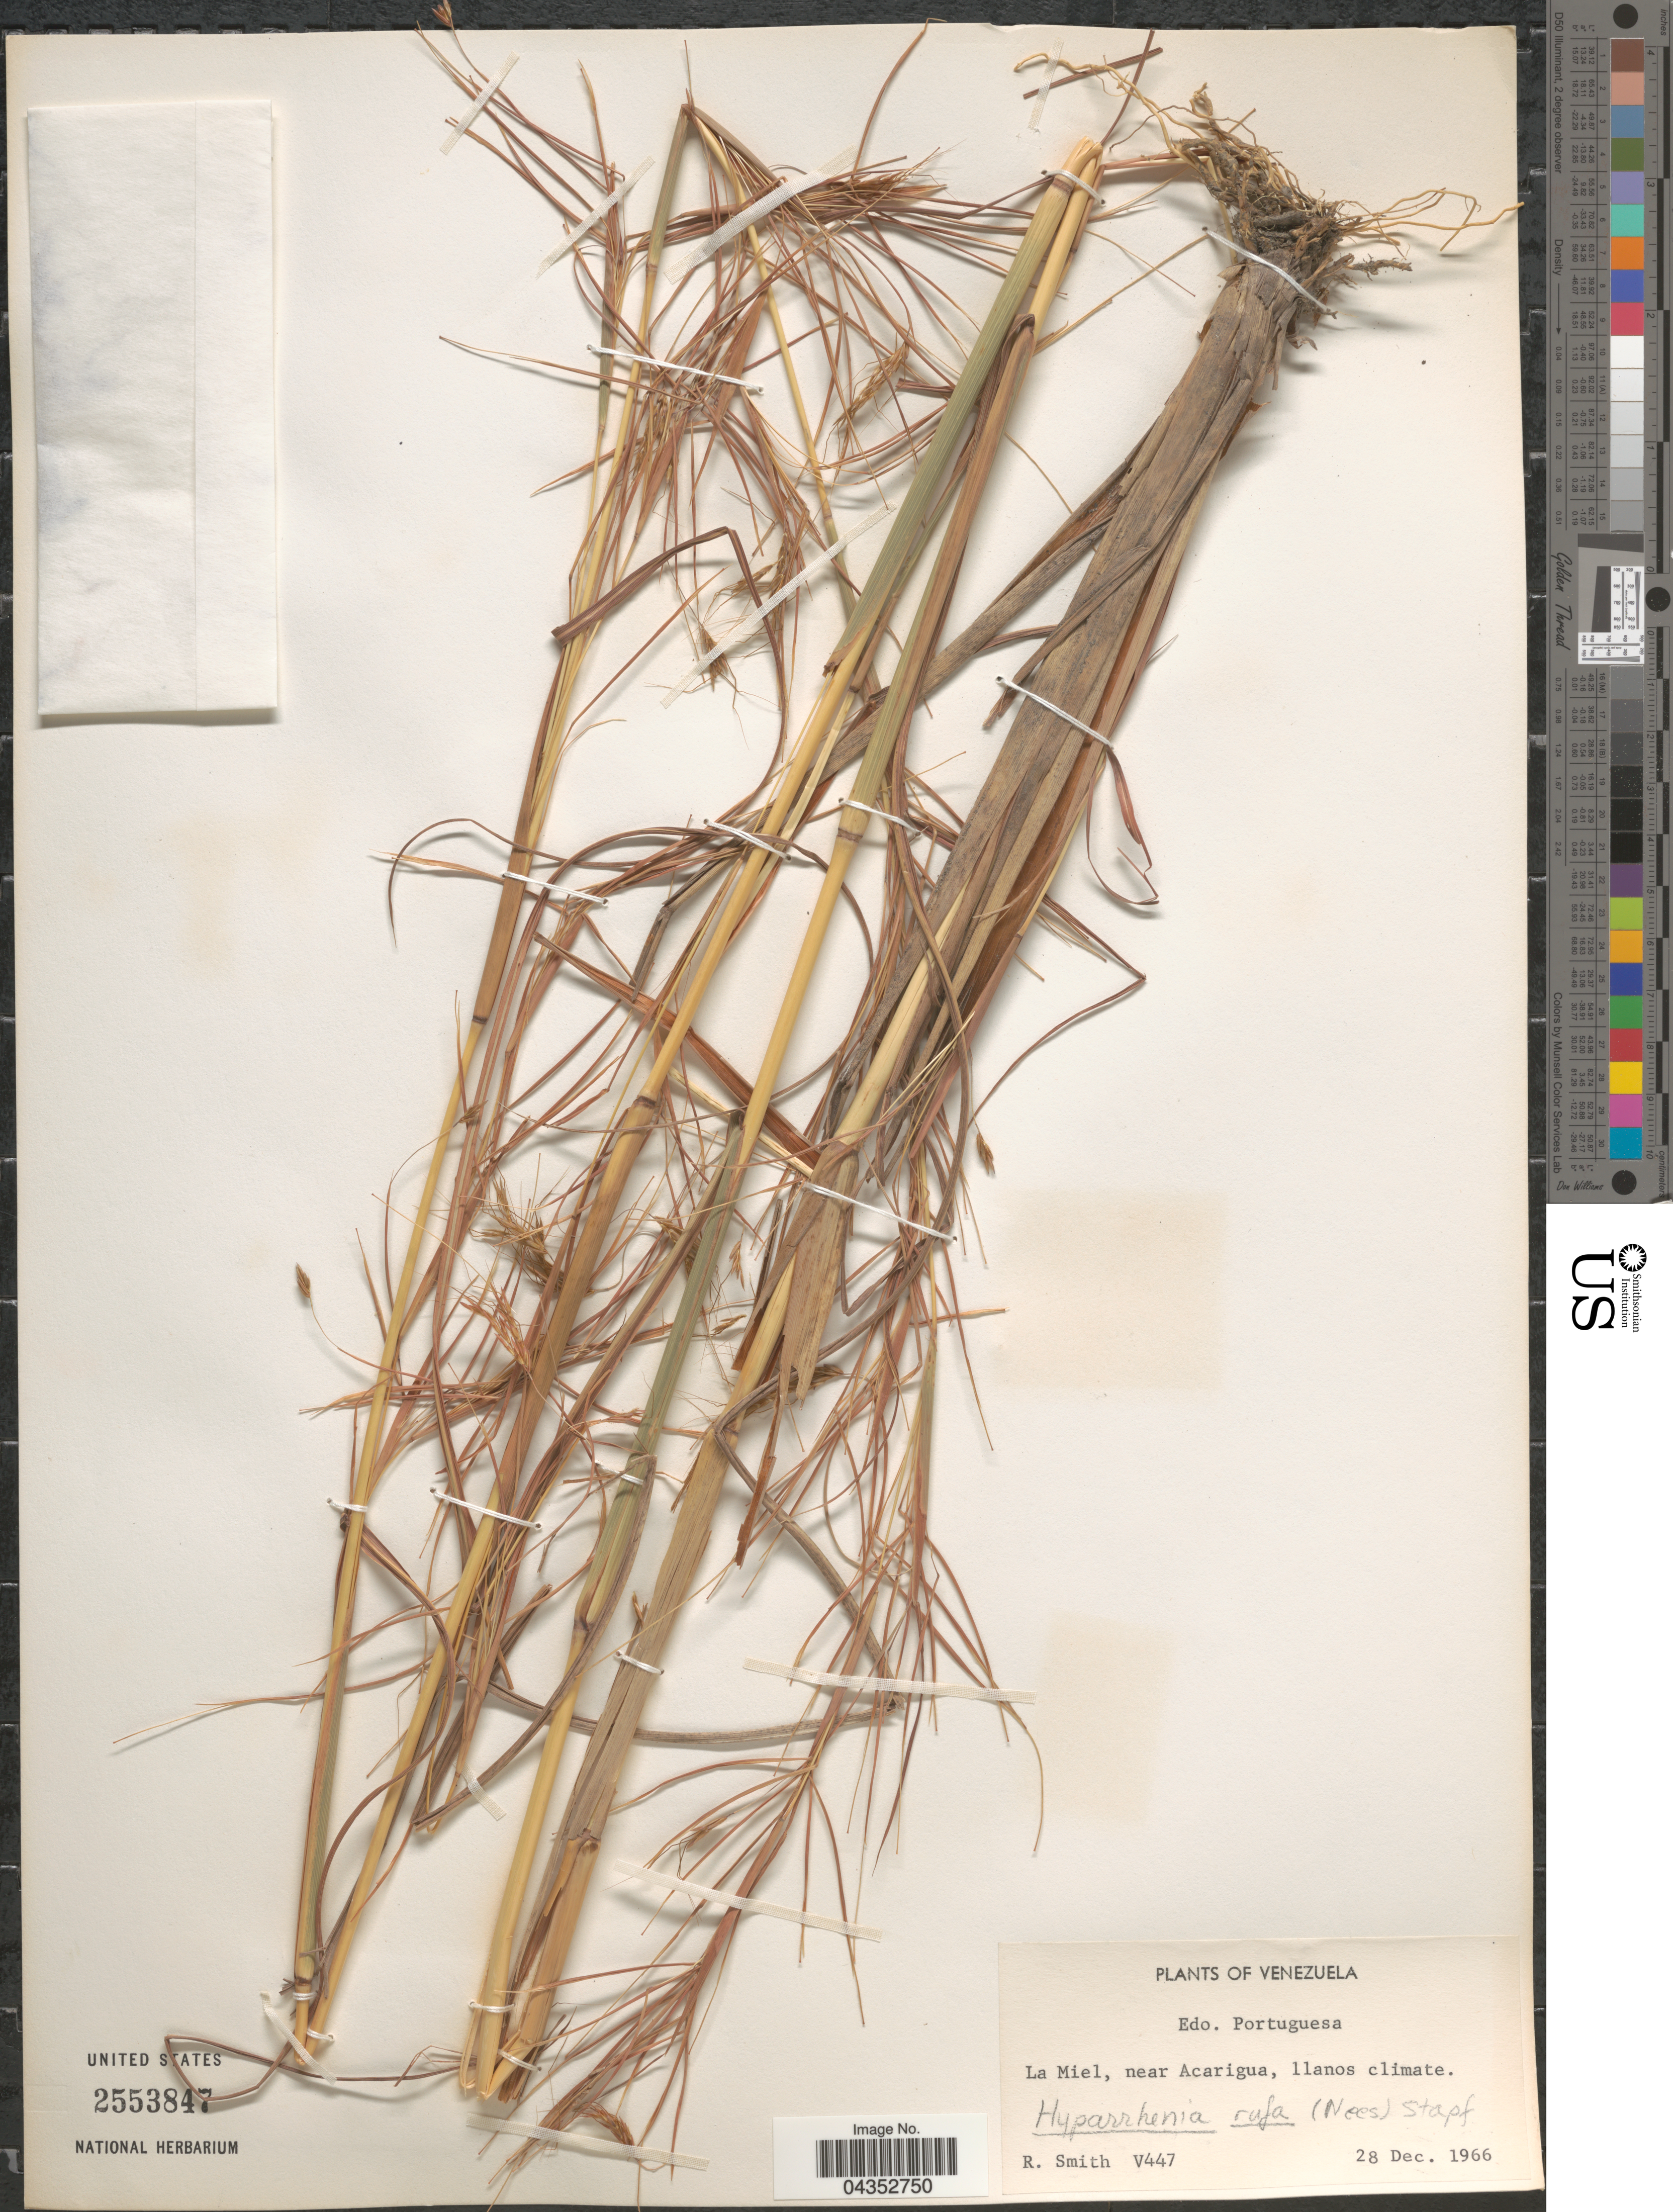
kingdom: Plantae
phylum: Tracheophyta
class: Liliopsida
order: Poales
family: Poaceae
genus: Hyparrhenia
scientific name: Hyparrhenia rufa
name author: (Nees) Stapf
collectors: R. Smith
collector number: V447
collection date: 1966-12-28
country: Venezuela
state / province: Portuguesa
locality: Edo. Portuguesa. La Miel, near Acarigua, llanos climate.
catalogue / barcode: US 2553847